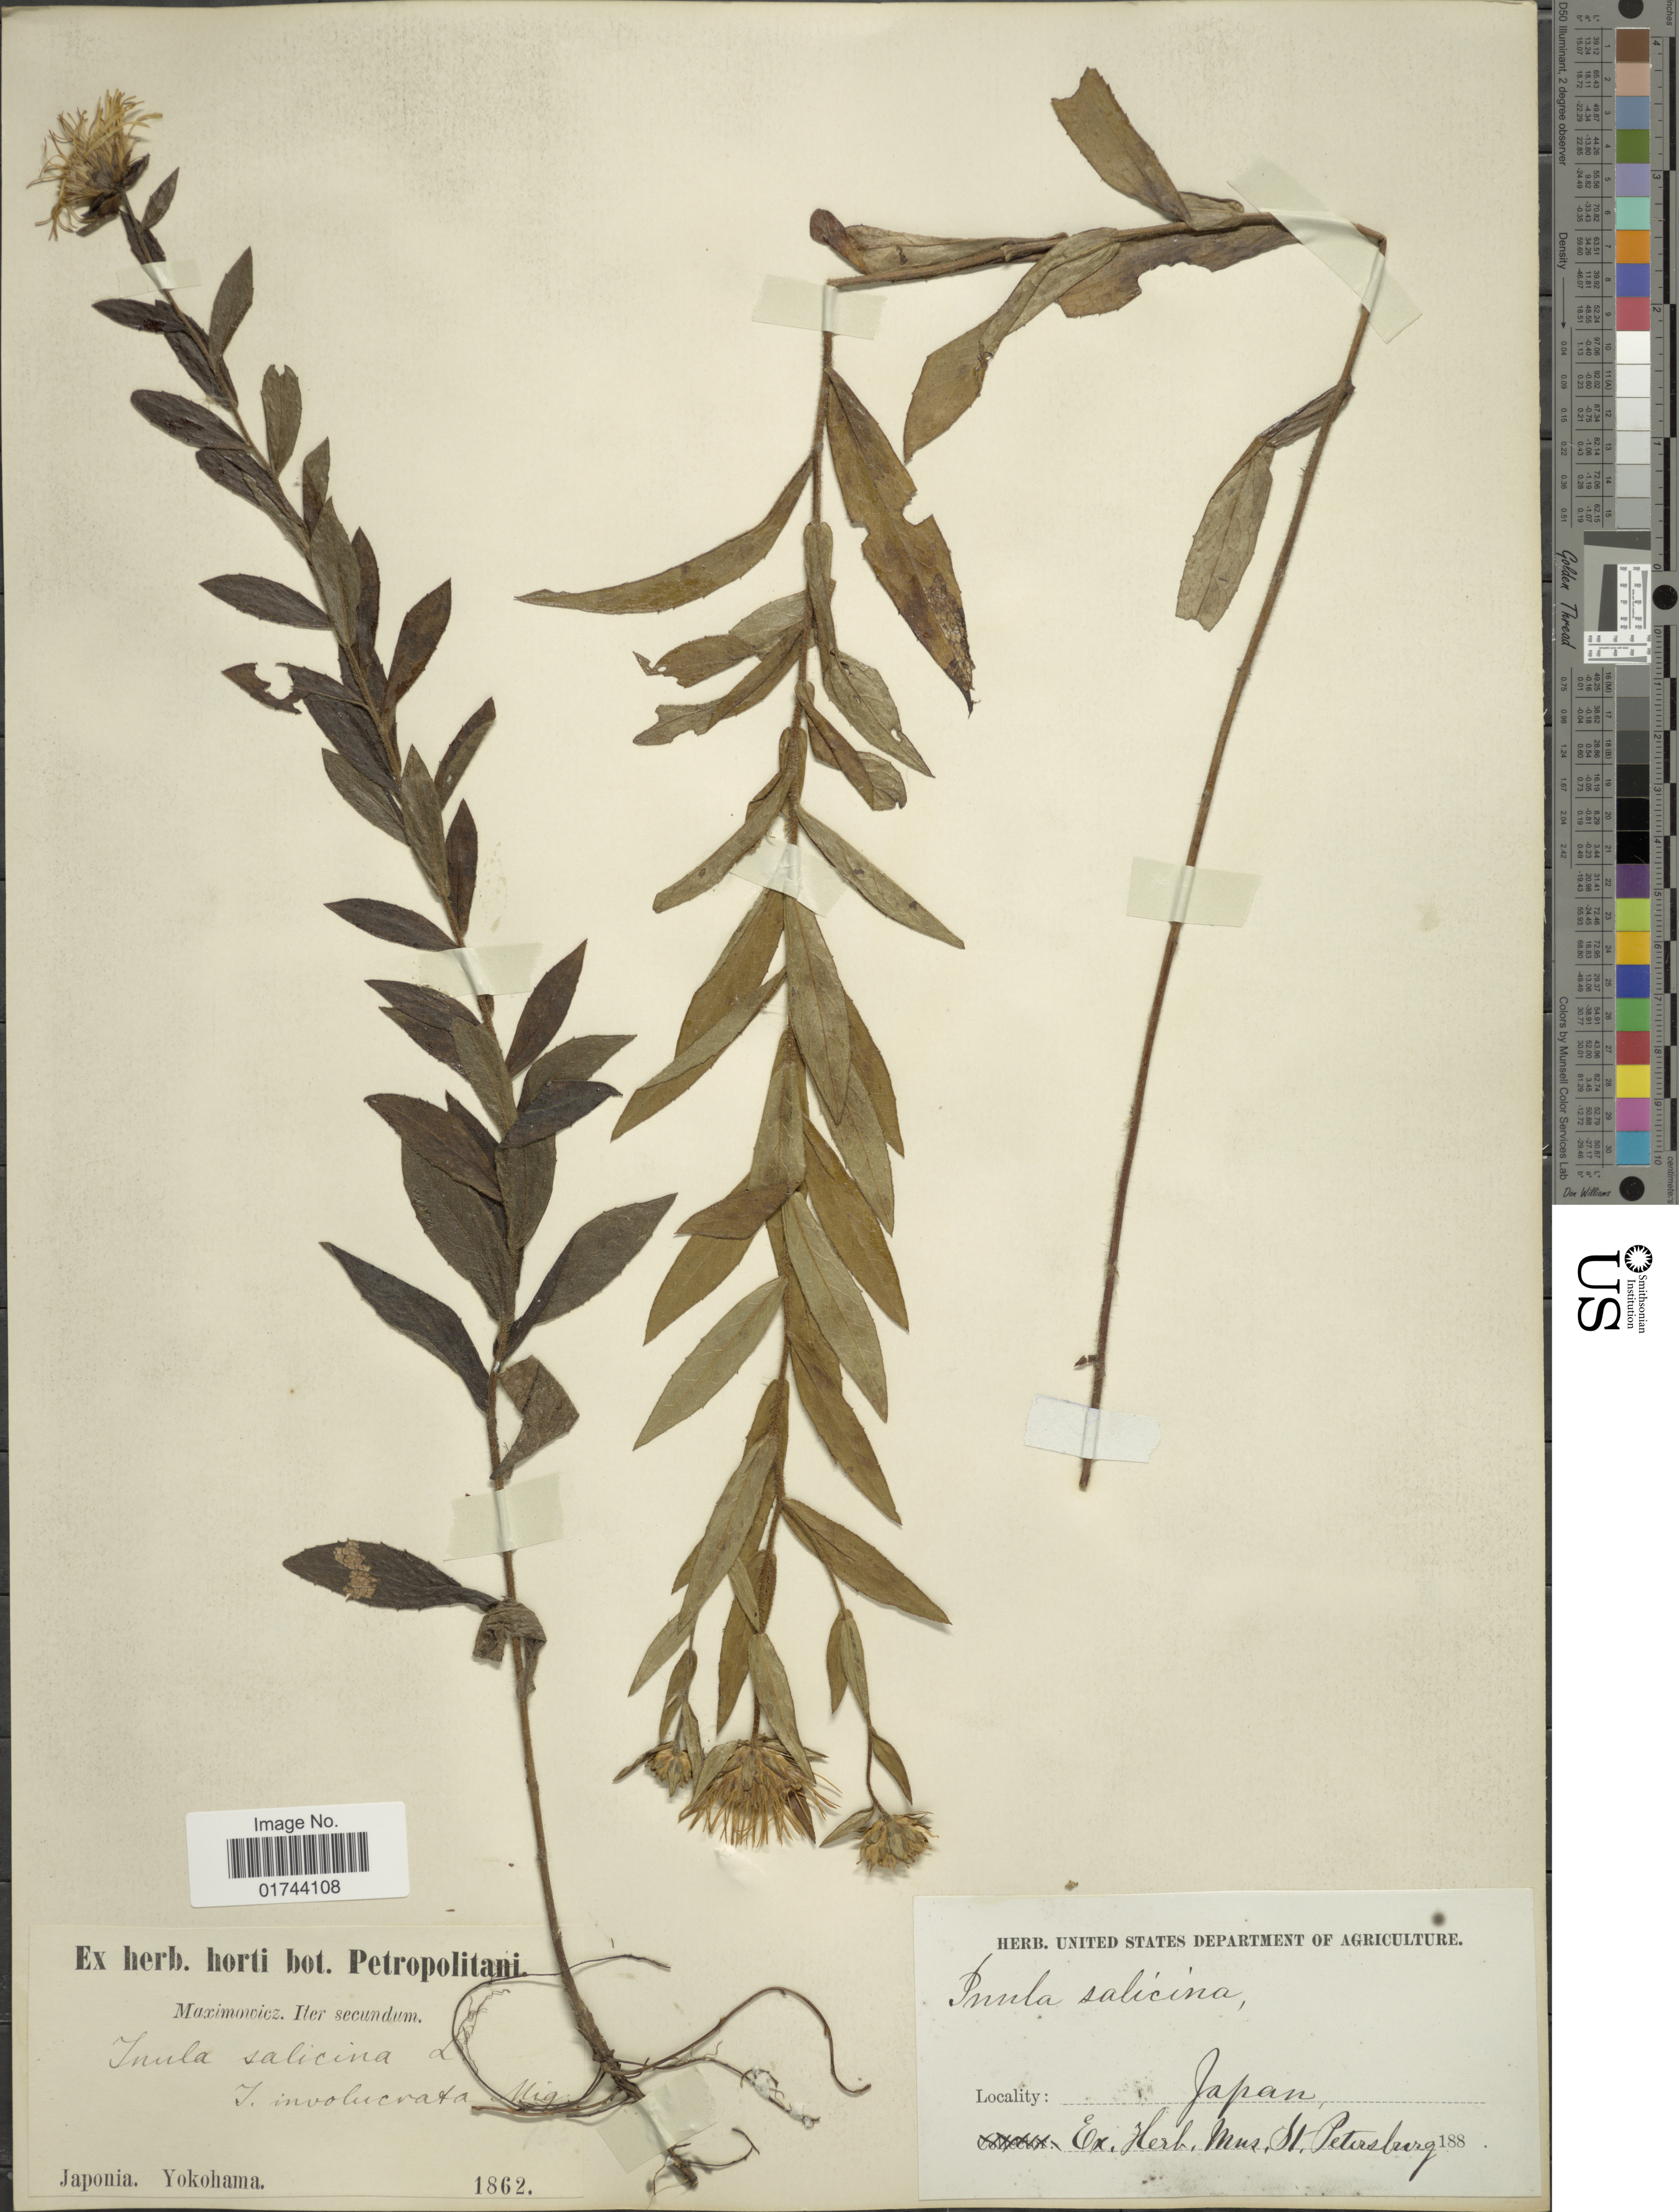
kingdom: Plantae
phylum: Tracheophyta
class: Magnoliopsida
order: Asterales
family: Asteraceae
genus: Inula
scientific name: Inula salicina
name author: L.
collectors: ex herb. Mus. St. Petersburg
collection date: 1862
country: Japan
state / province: Kanagawa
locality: Japonia, Yokohama